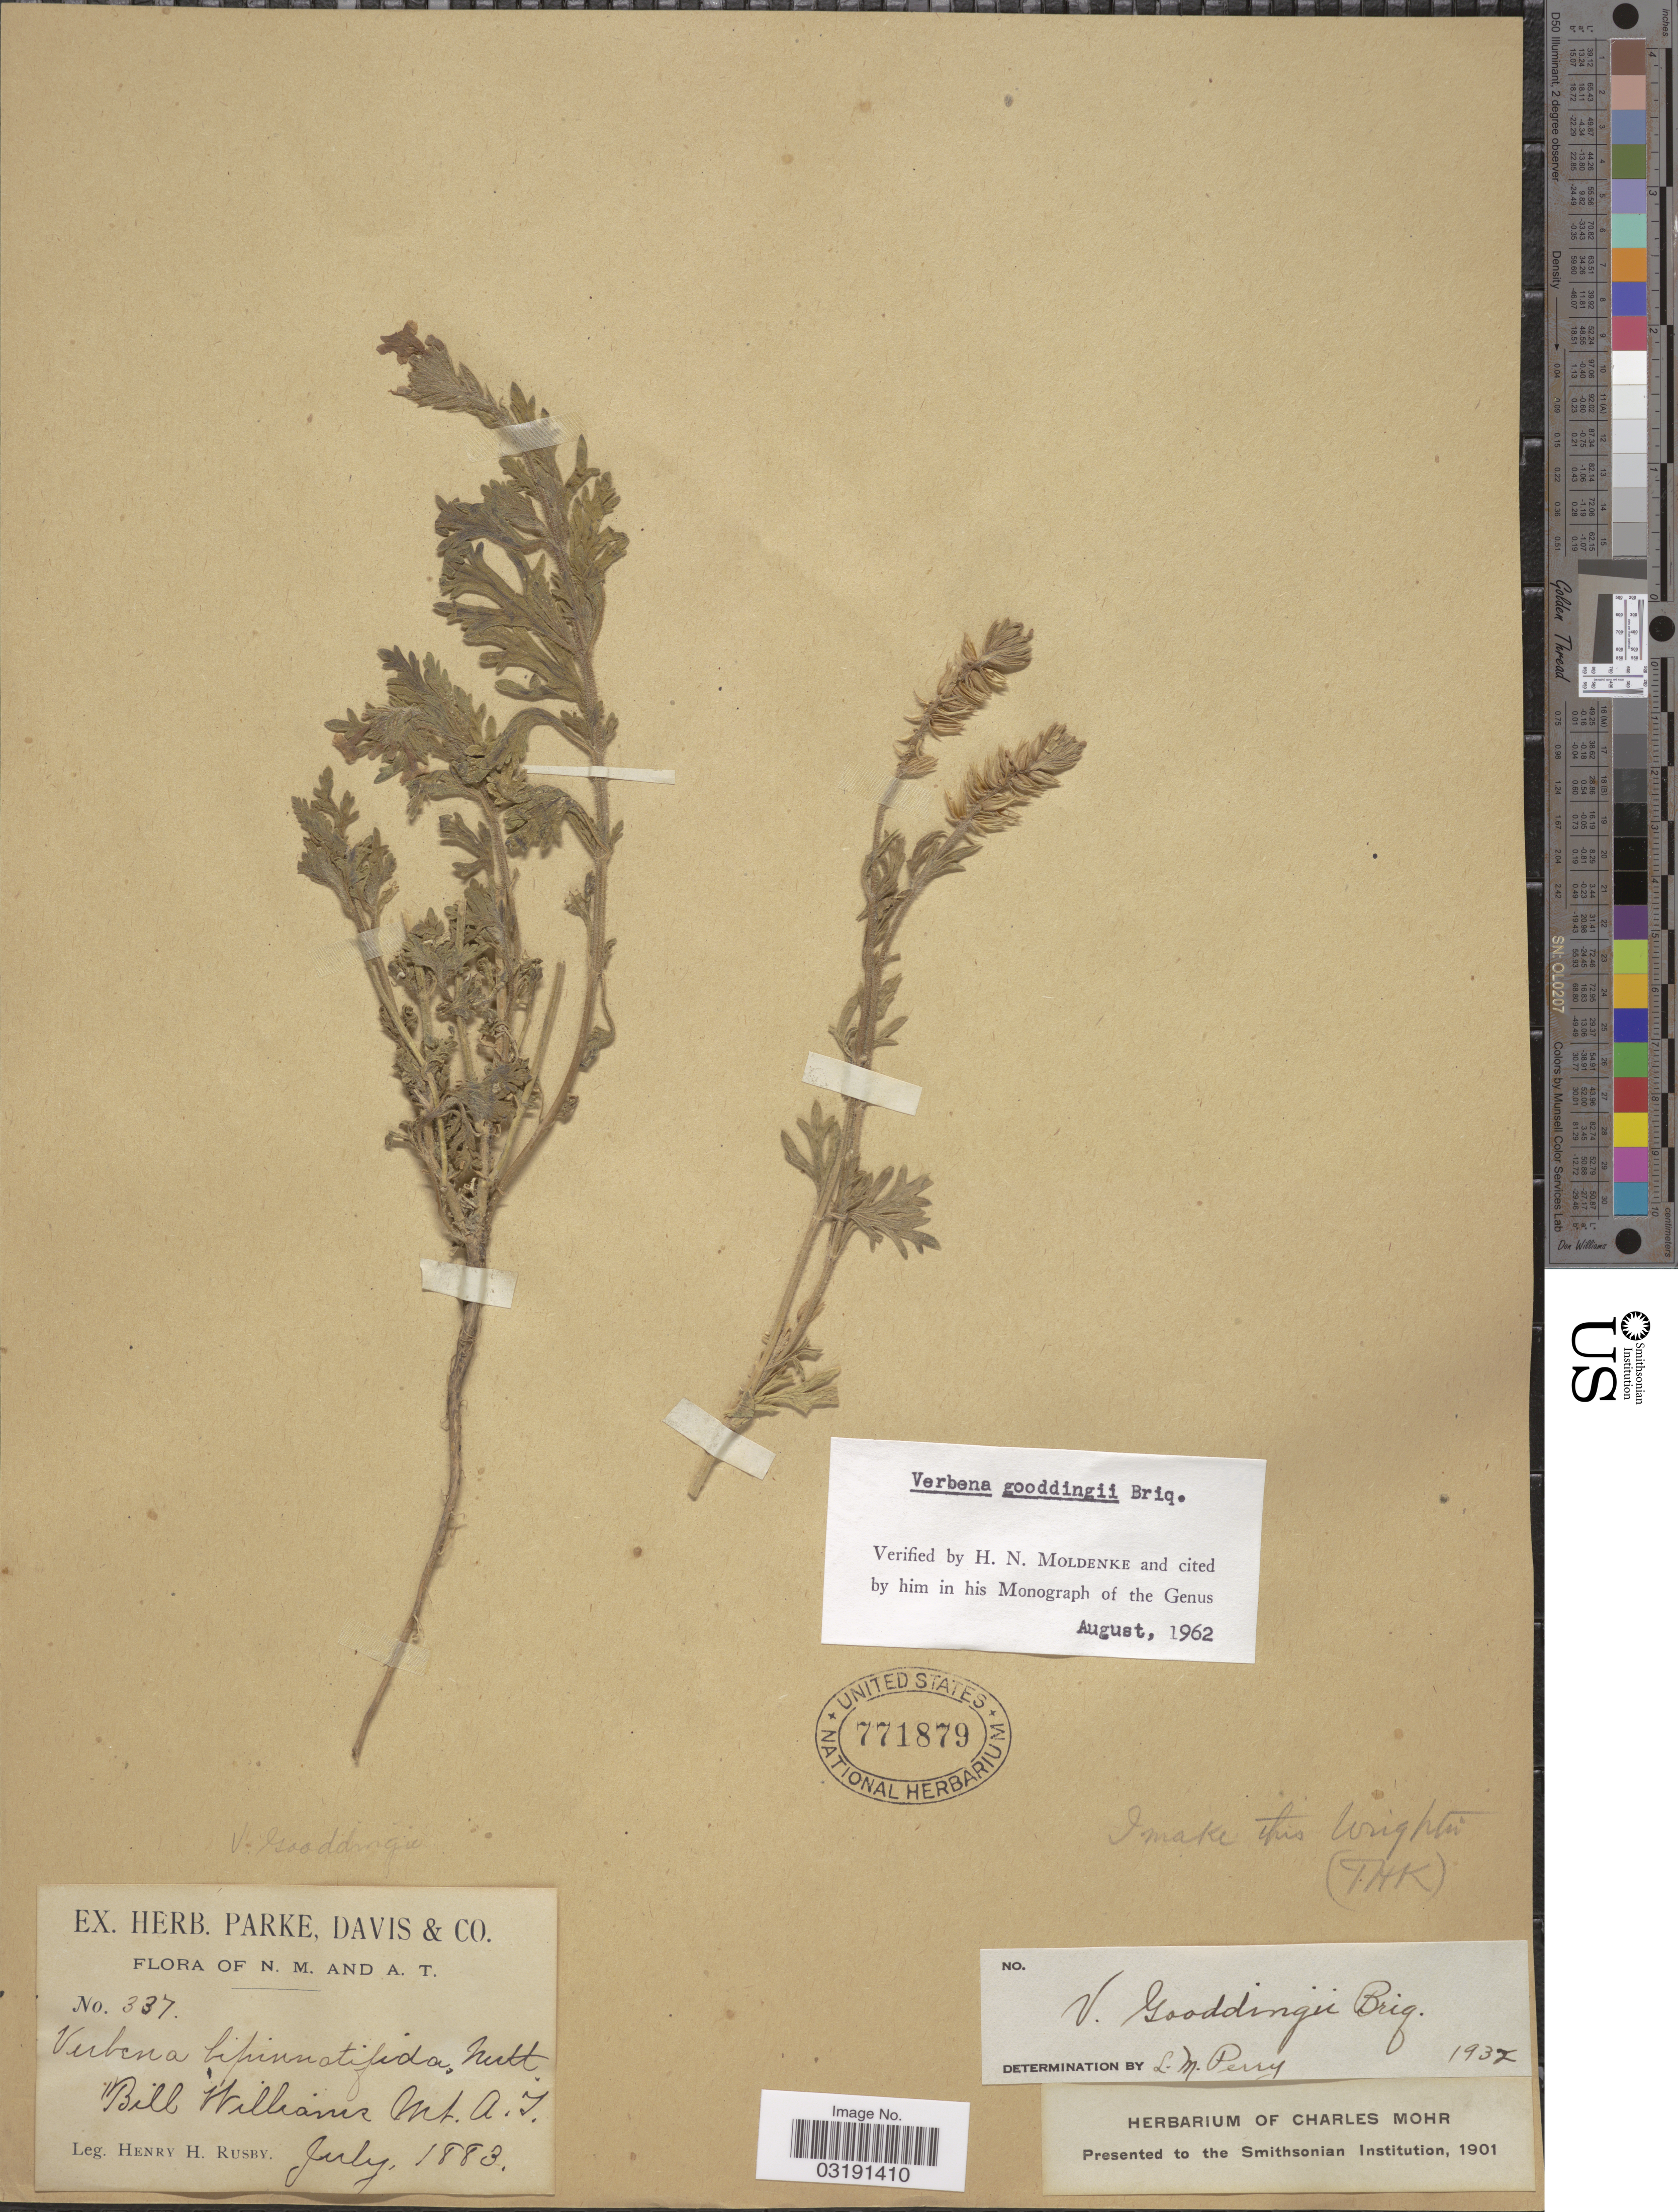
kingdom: Plantae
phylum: Tracheophyta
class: Magnoliopsida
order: Lamiales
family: Verbenaceae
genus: Verbena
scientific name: Verbena gooddingii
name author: Briq.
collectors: H. H. Rusby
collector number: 337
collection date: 1883-07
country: United States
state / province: New Mexico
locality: N. M. and A. T. Bill Williams Mt. A.T.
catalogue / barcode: US 771879